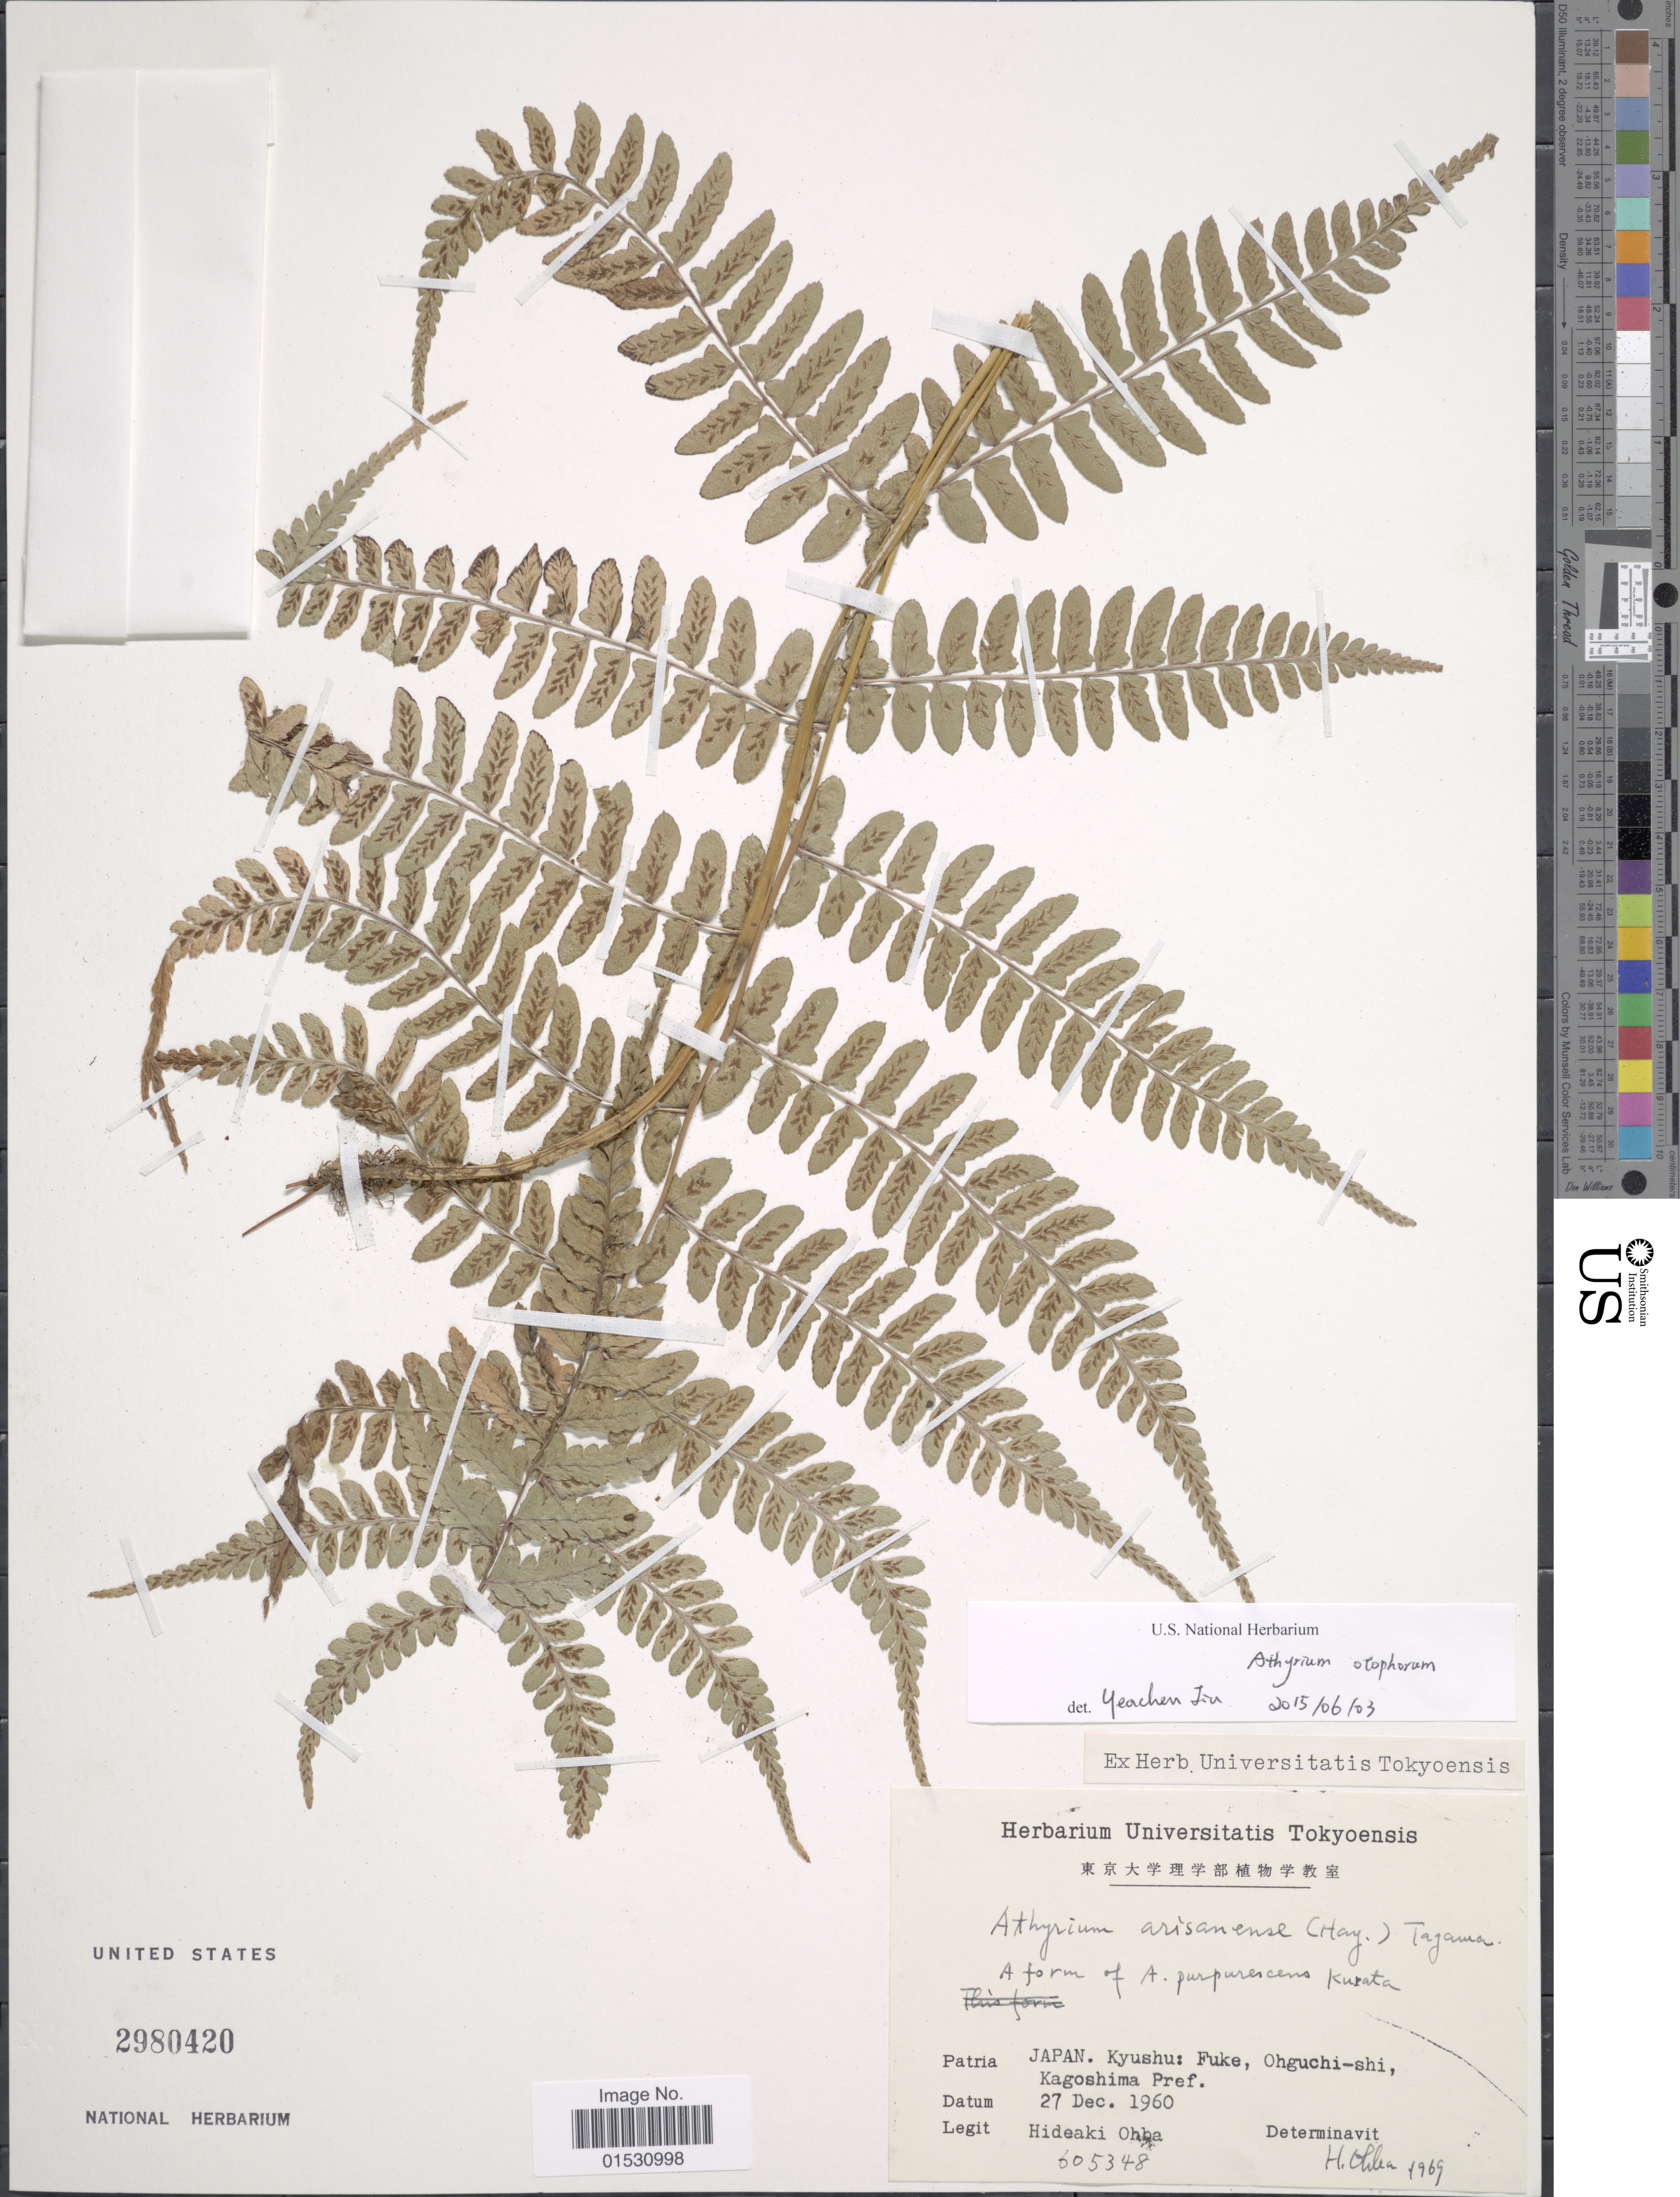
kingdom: Plantae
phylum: Tracheophyta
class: Polypodiopsida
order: Polypodiales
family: Athyriaceae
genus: Athyrium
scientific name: Athyrium otophorum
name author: (Miq.) Koidz.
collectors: H. Ohba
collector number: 605348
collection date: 1960-12-27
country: Japan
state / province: Kagosima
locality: Kyushu: Fuke, Ohguchi-shi, Kagishima Pref.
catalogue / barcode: US 2980420